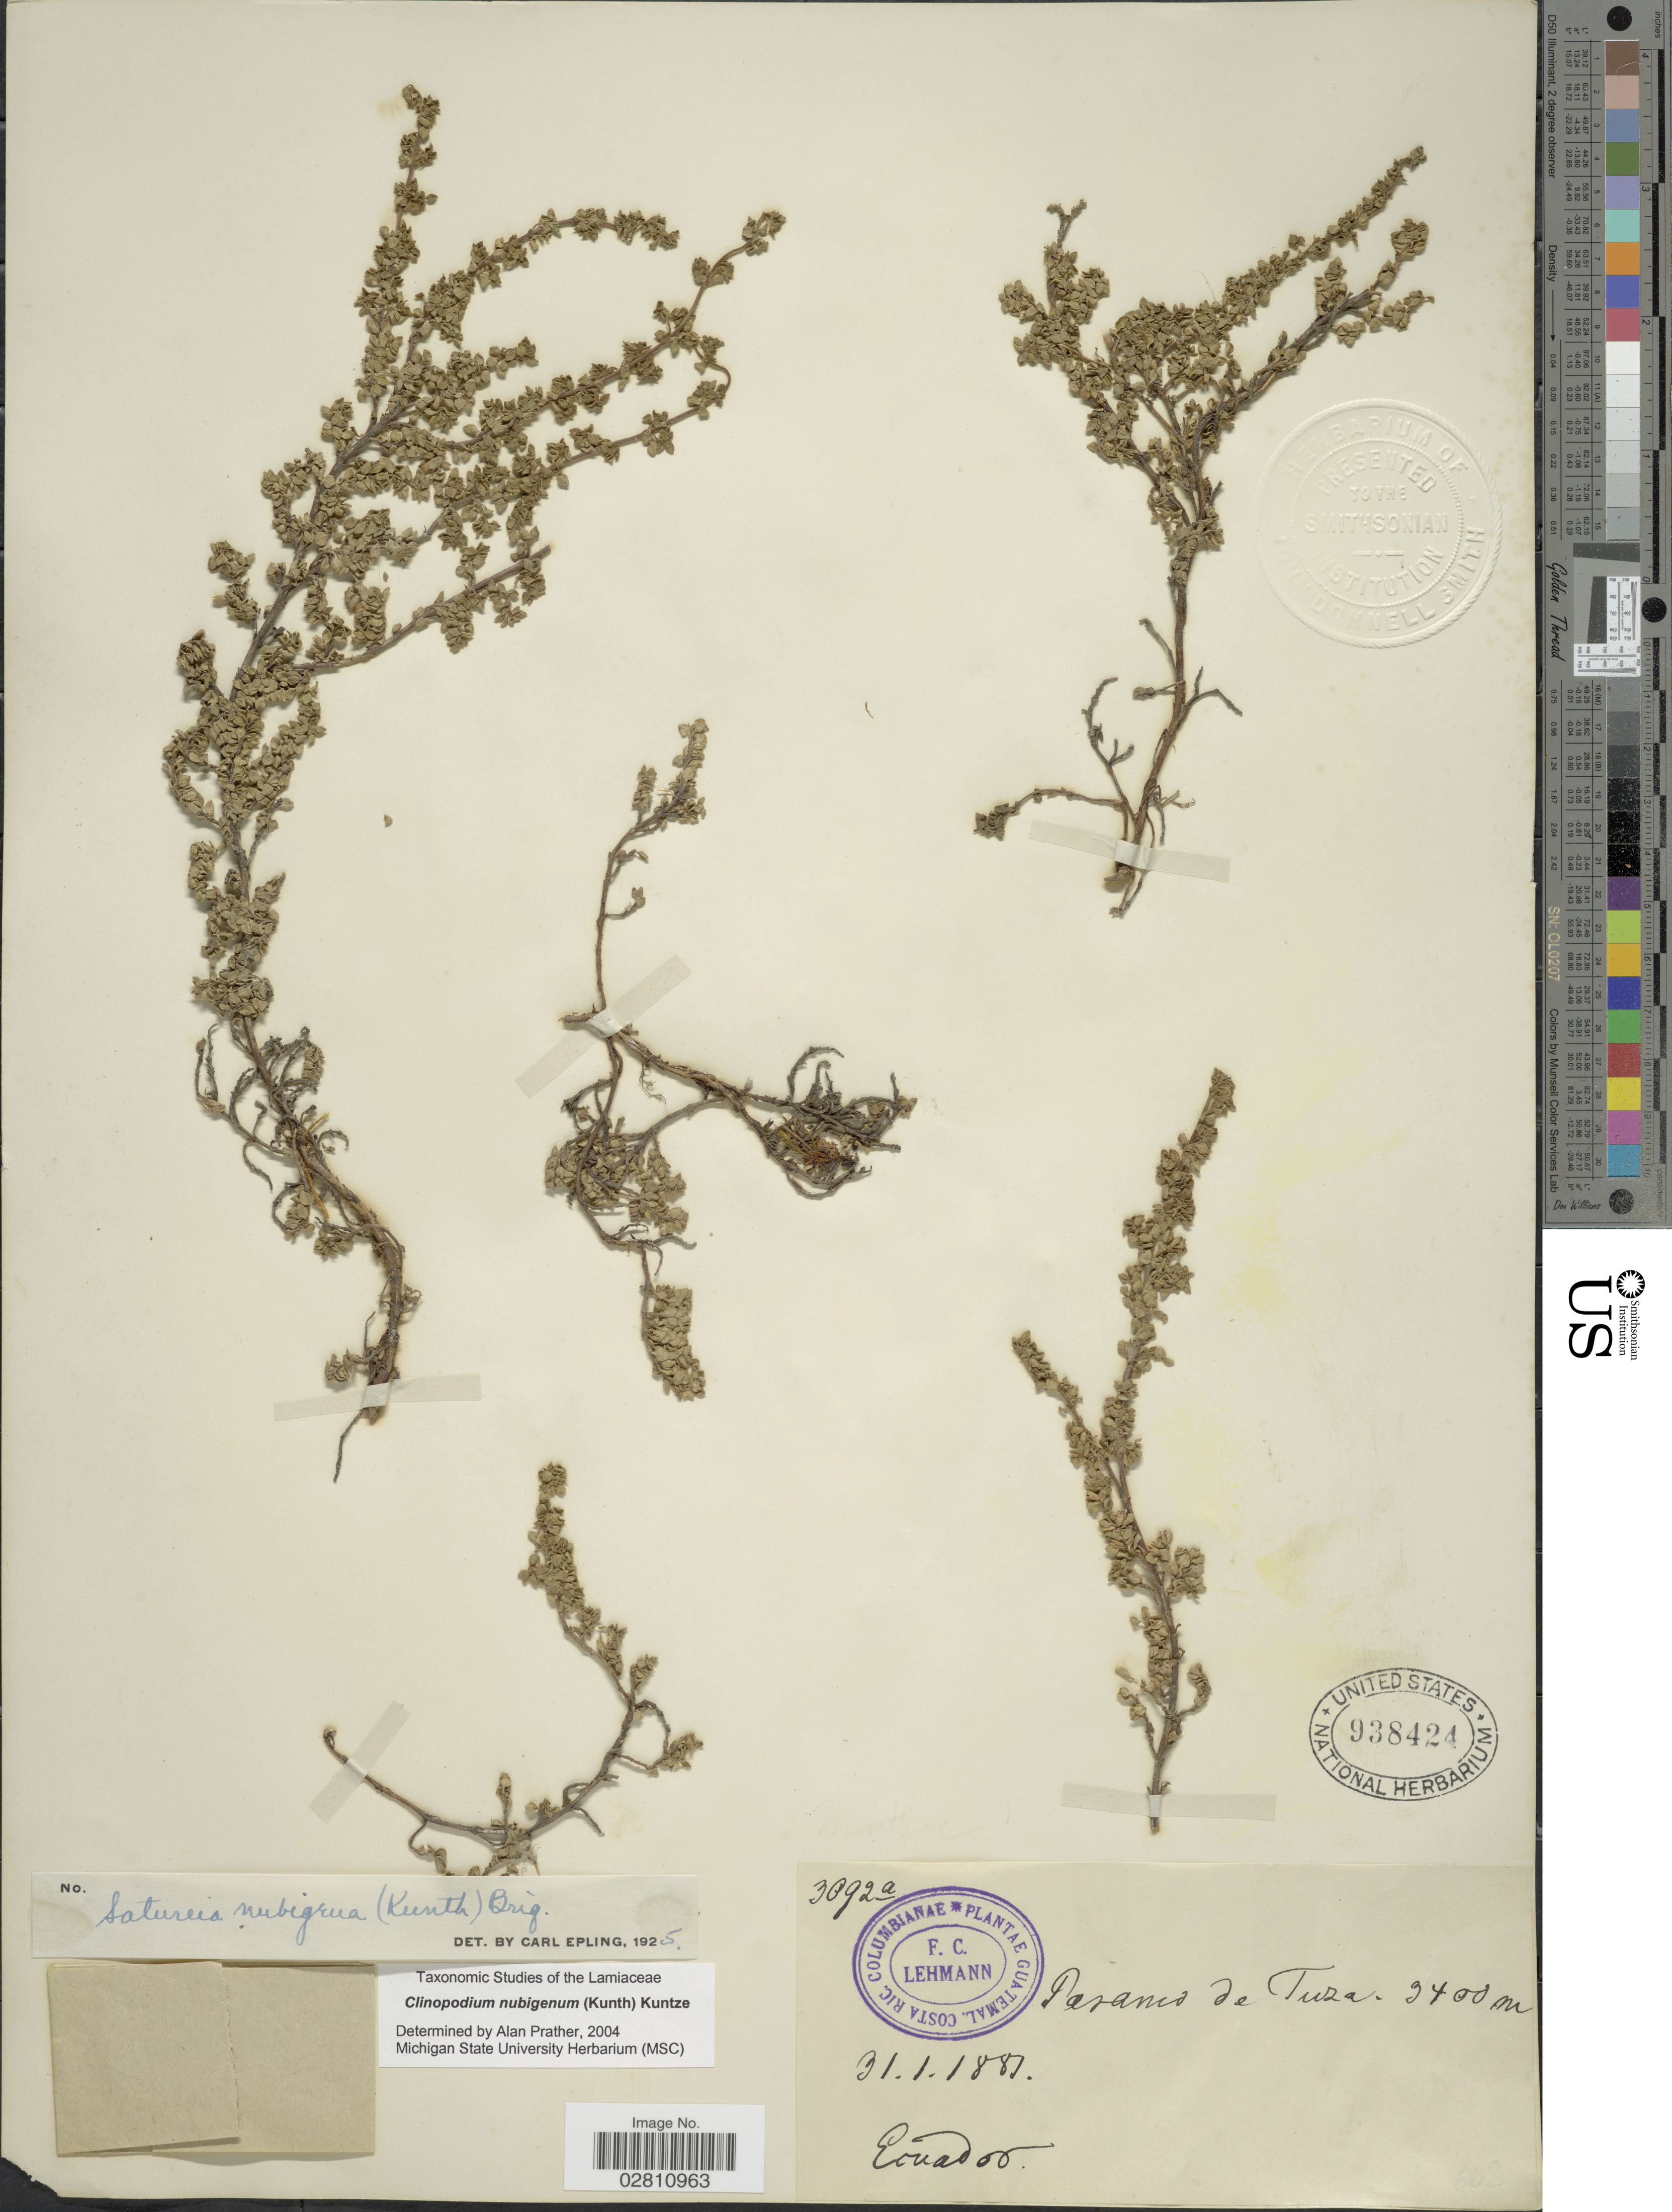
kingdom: Plantae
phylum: Tracheophyta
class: Magnoliopsida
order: Lamiales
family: Lamiaceae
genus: Clinopodium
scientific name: Clinopodium nubigenum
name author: (Kunth) Kuntze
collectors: F. C. Lehmann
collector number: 3092a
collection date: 1881-01-31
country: Ecuador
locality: Pasanico de Tuza.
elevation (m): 3400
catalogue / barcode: US 938424